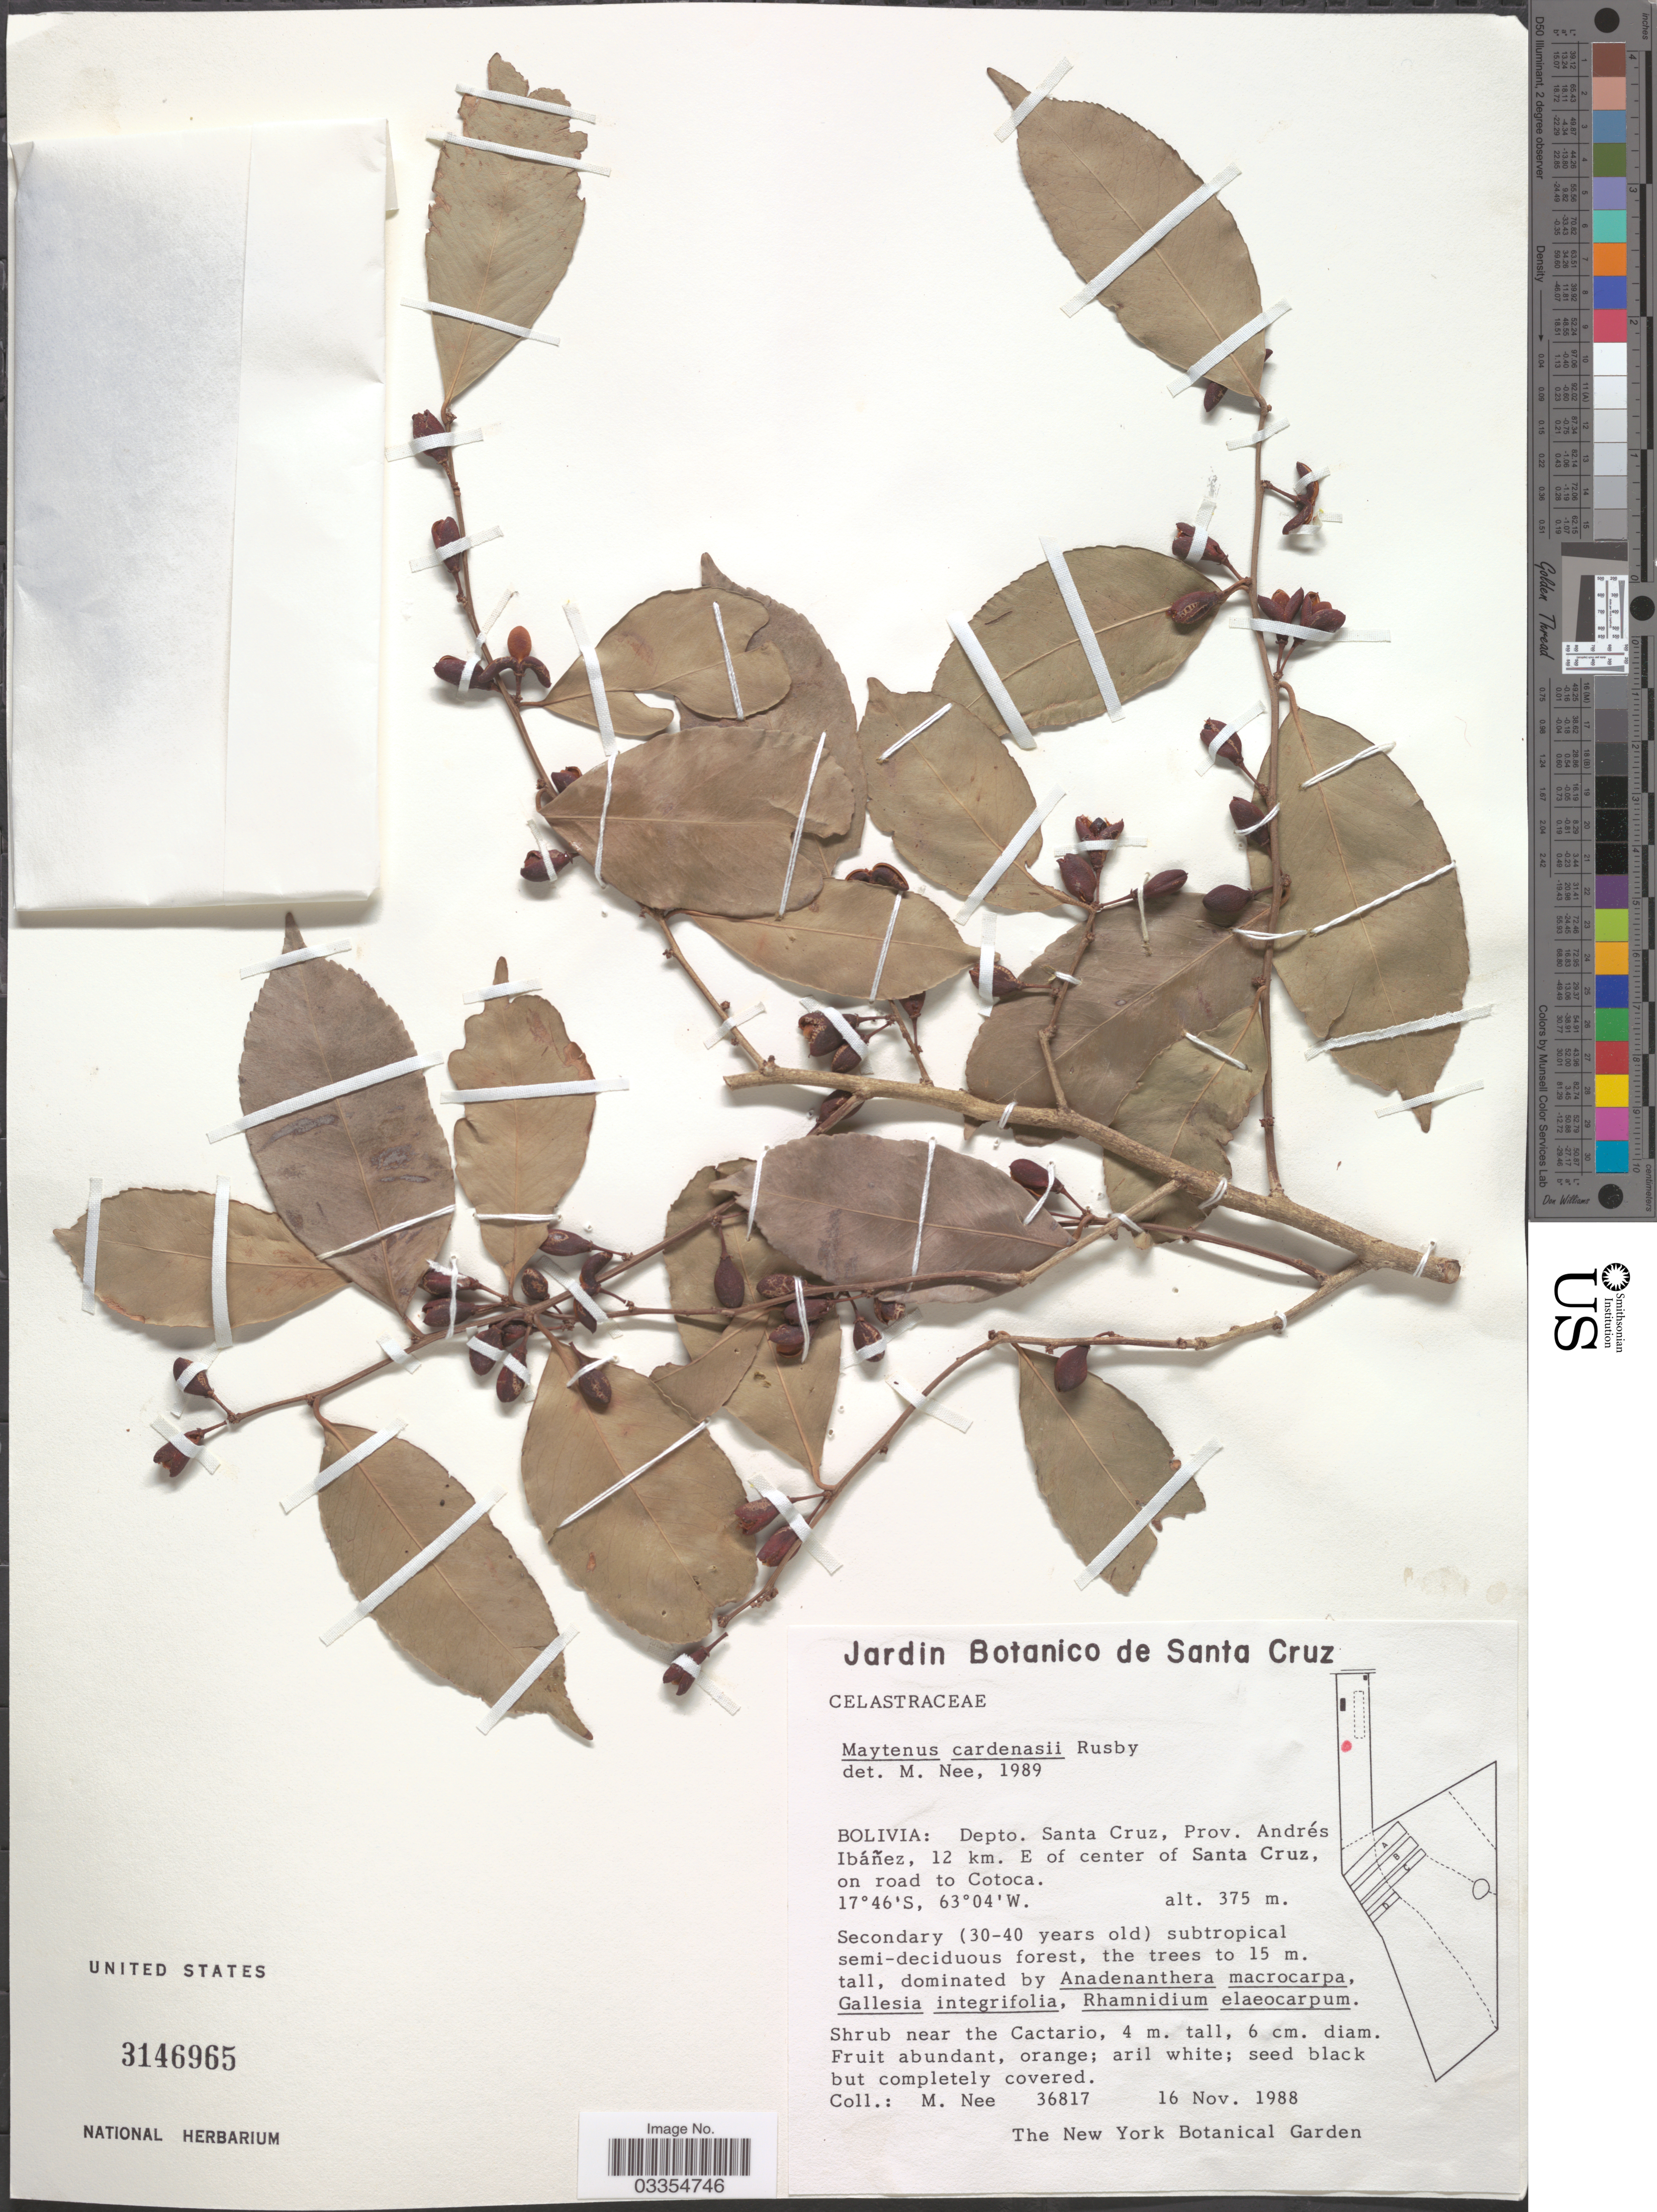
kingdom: Plantae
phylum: Tracheophyta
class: Magnoliopsida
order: Celastrales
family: Celastraceae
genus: Maytenus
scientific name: Maytenus cardenasii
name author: Rusby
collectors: M. Nee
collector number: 36817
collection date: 1988-11-16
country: Bolivia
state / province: Santa Cruz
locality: Depto. Santa Cruz, Prov. Andrés Ibáñez, 12 km. E of center of Santa Cruz, on road to Cotoca.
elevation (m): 375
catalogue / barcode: US 3146965